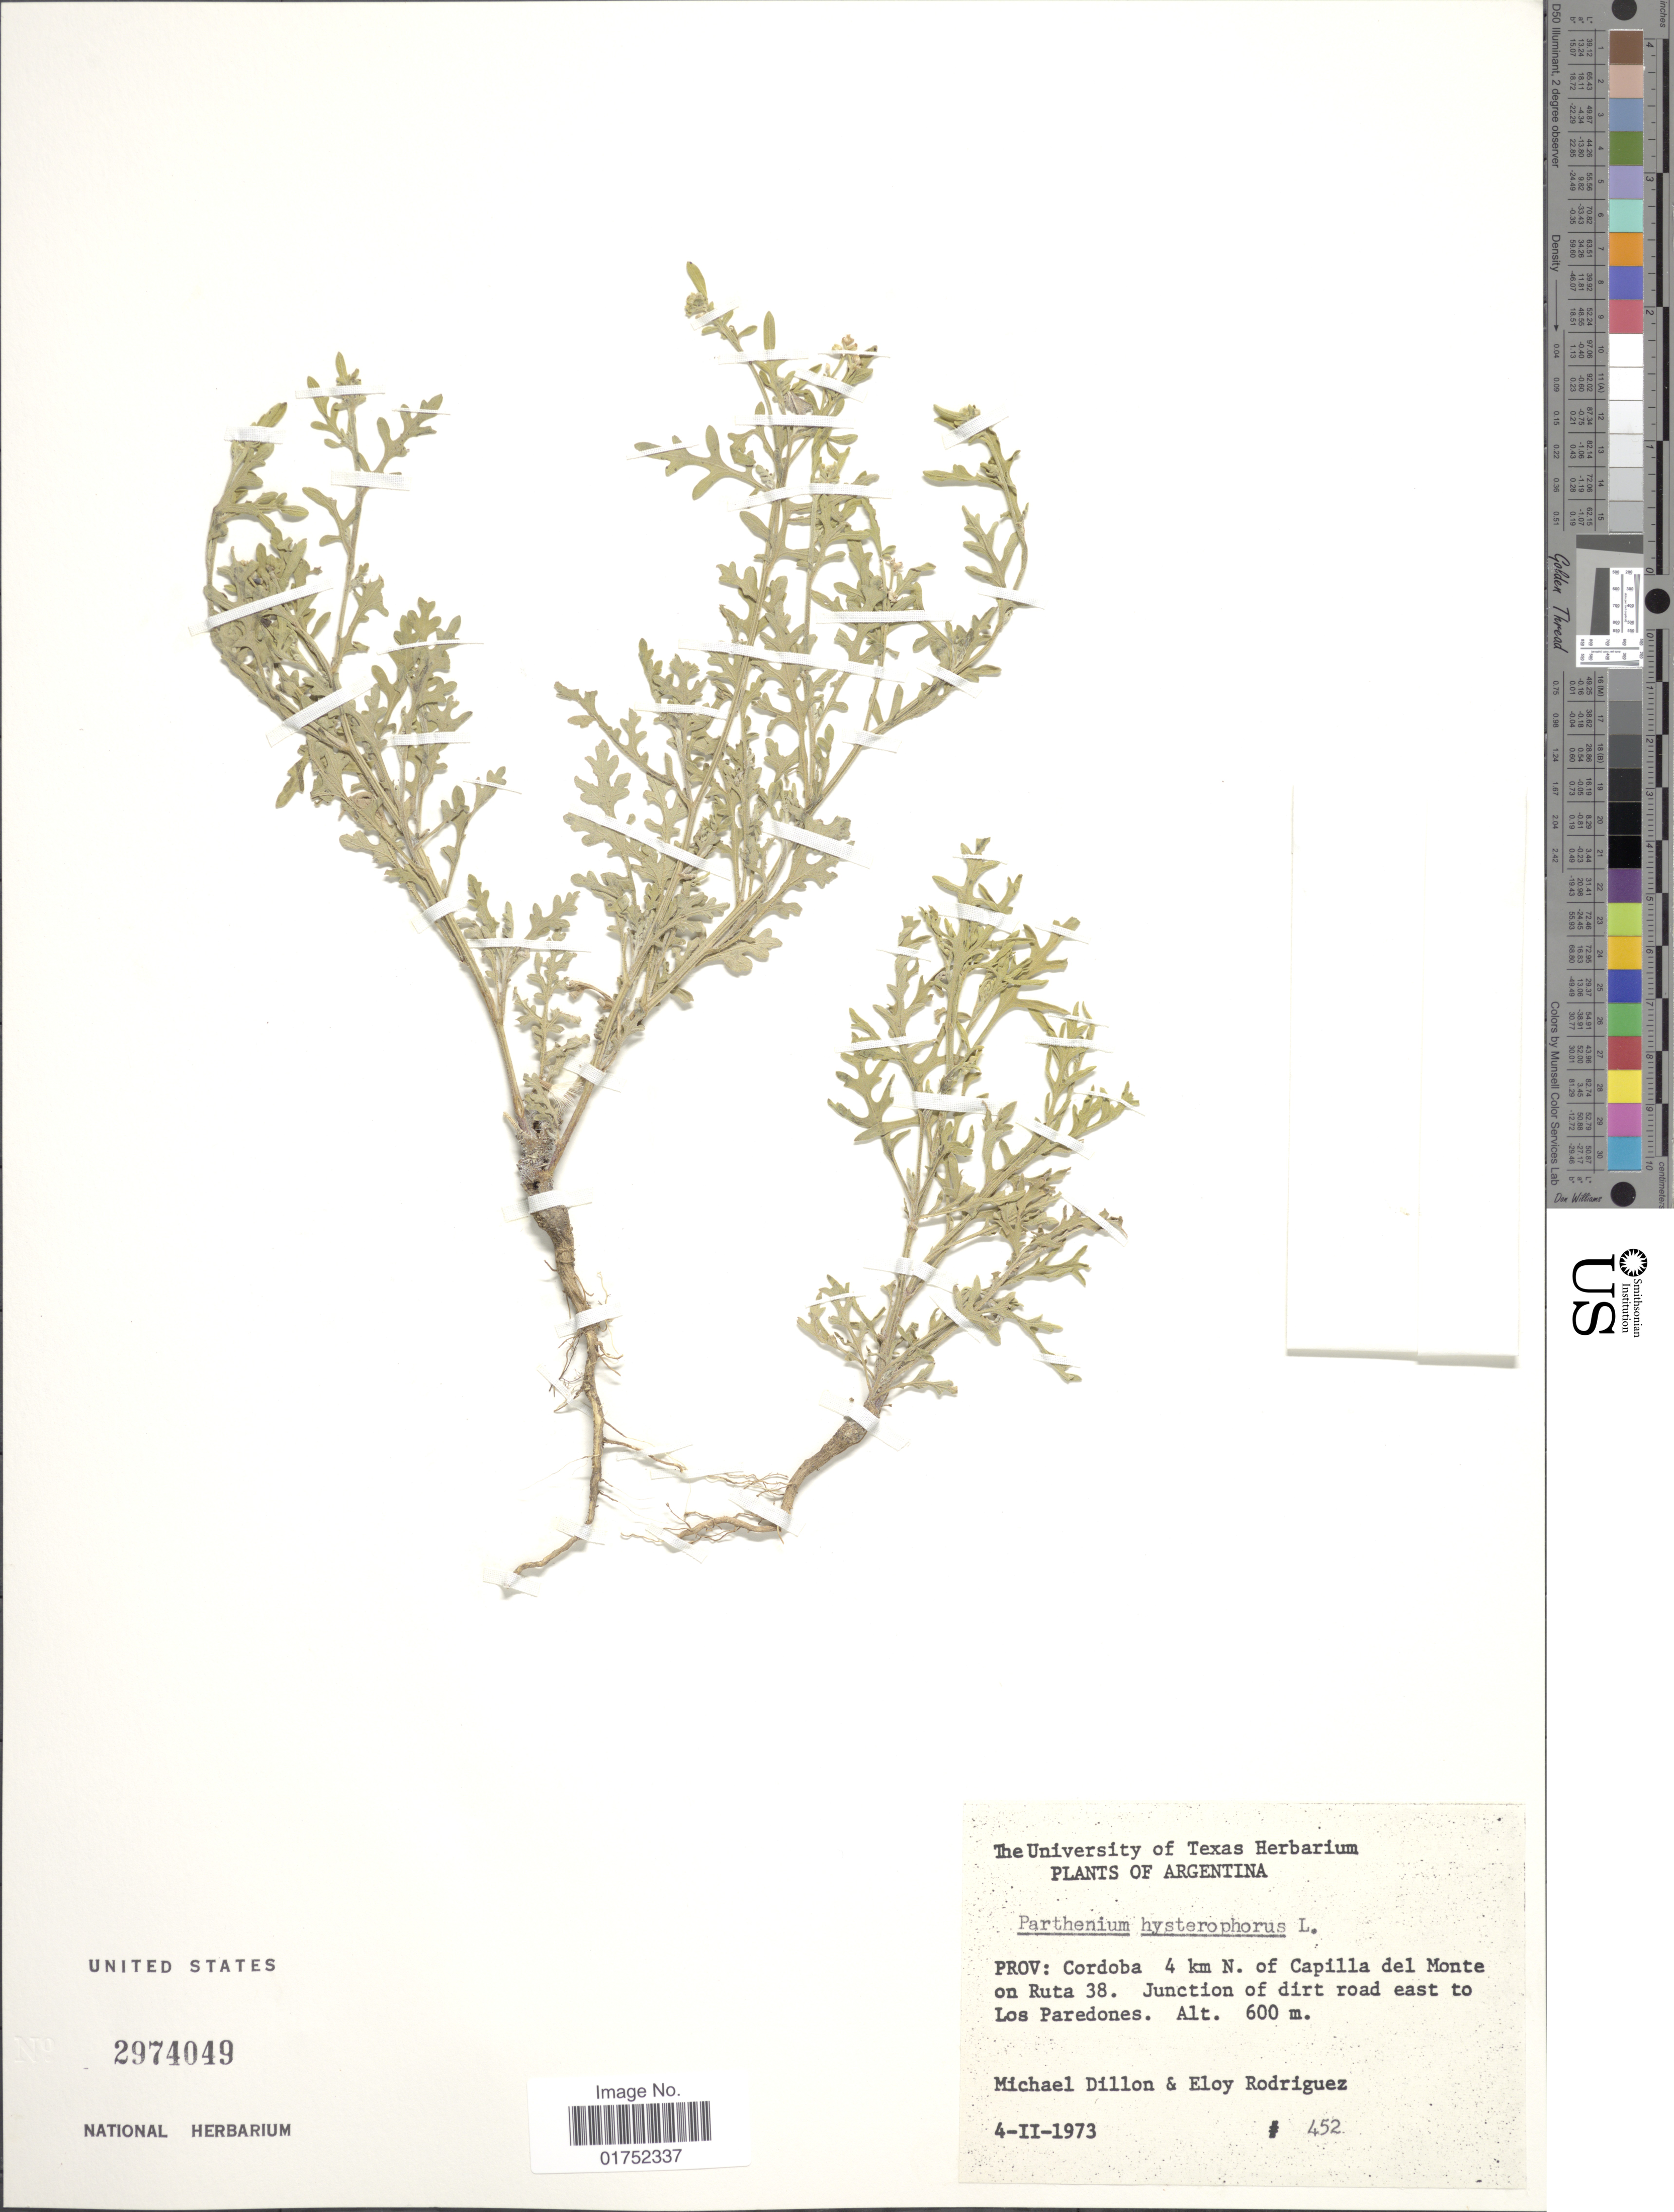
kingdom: Plantae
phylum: Tracheophyta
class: Magnoliopsida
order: Asterales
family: Asteraceae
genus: Parthenium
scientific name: Parthenium hysterophorus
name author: L.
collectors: M. O. Dillon & E. Rodriguez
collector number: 452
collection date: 1973-02-04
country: Argentina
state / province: Cordoba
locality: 4 km N of Capilla del Monte on Ruta 38, Junction of dirt road east to Los Paredones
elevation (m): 600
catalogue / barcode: US 2974049